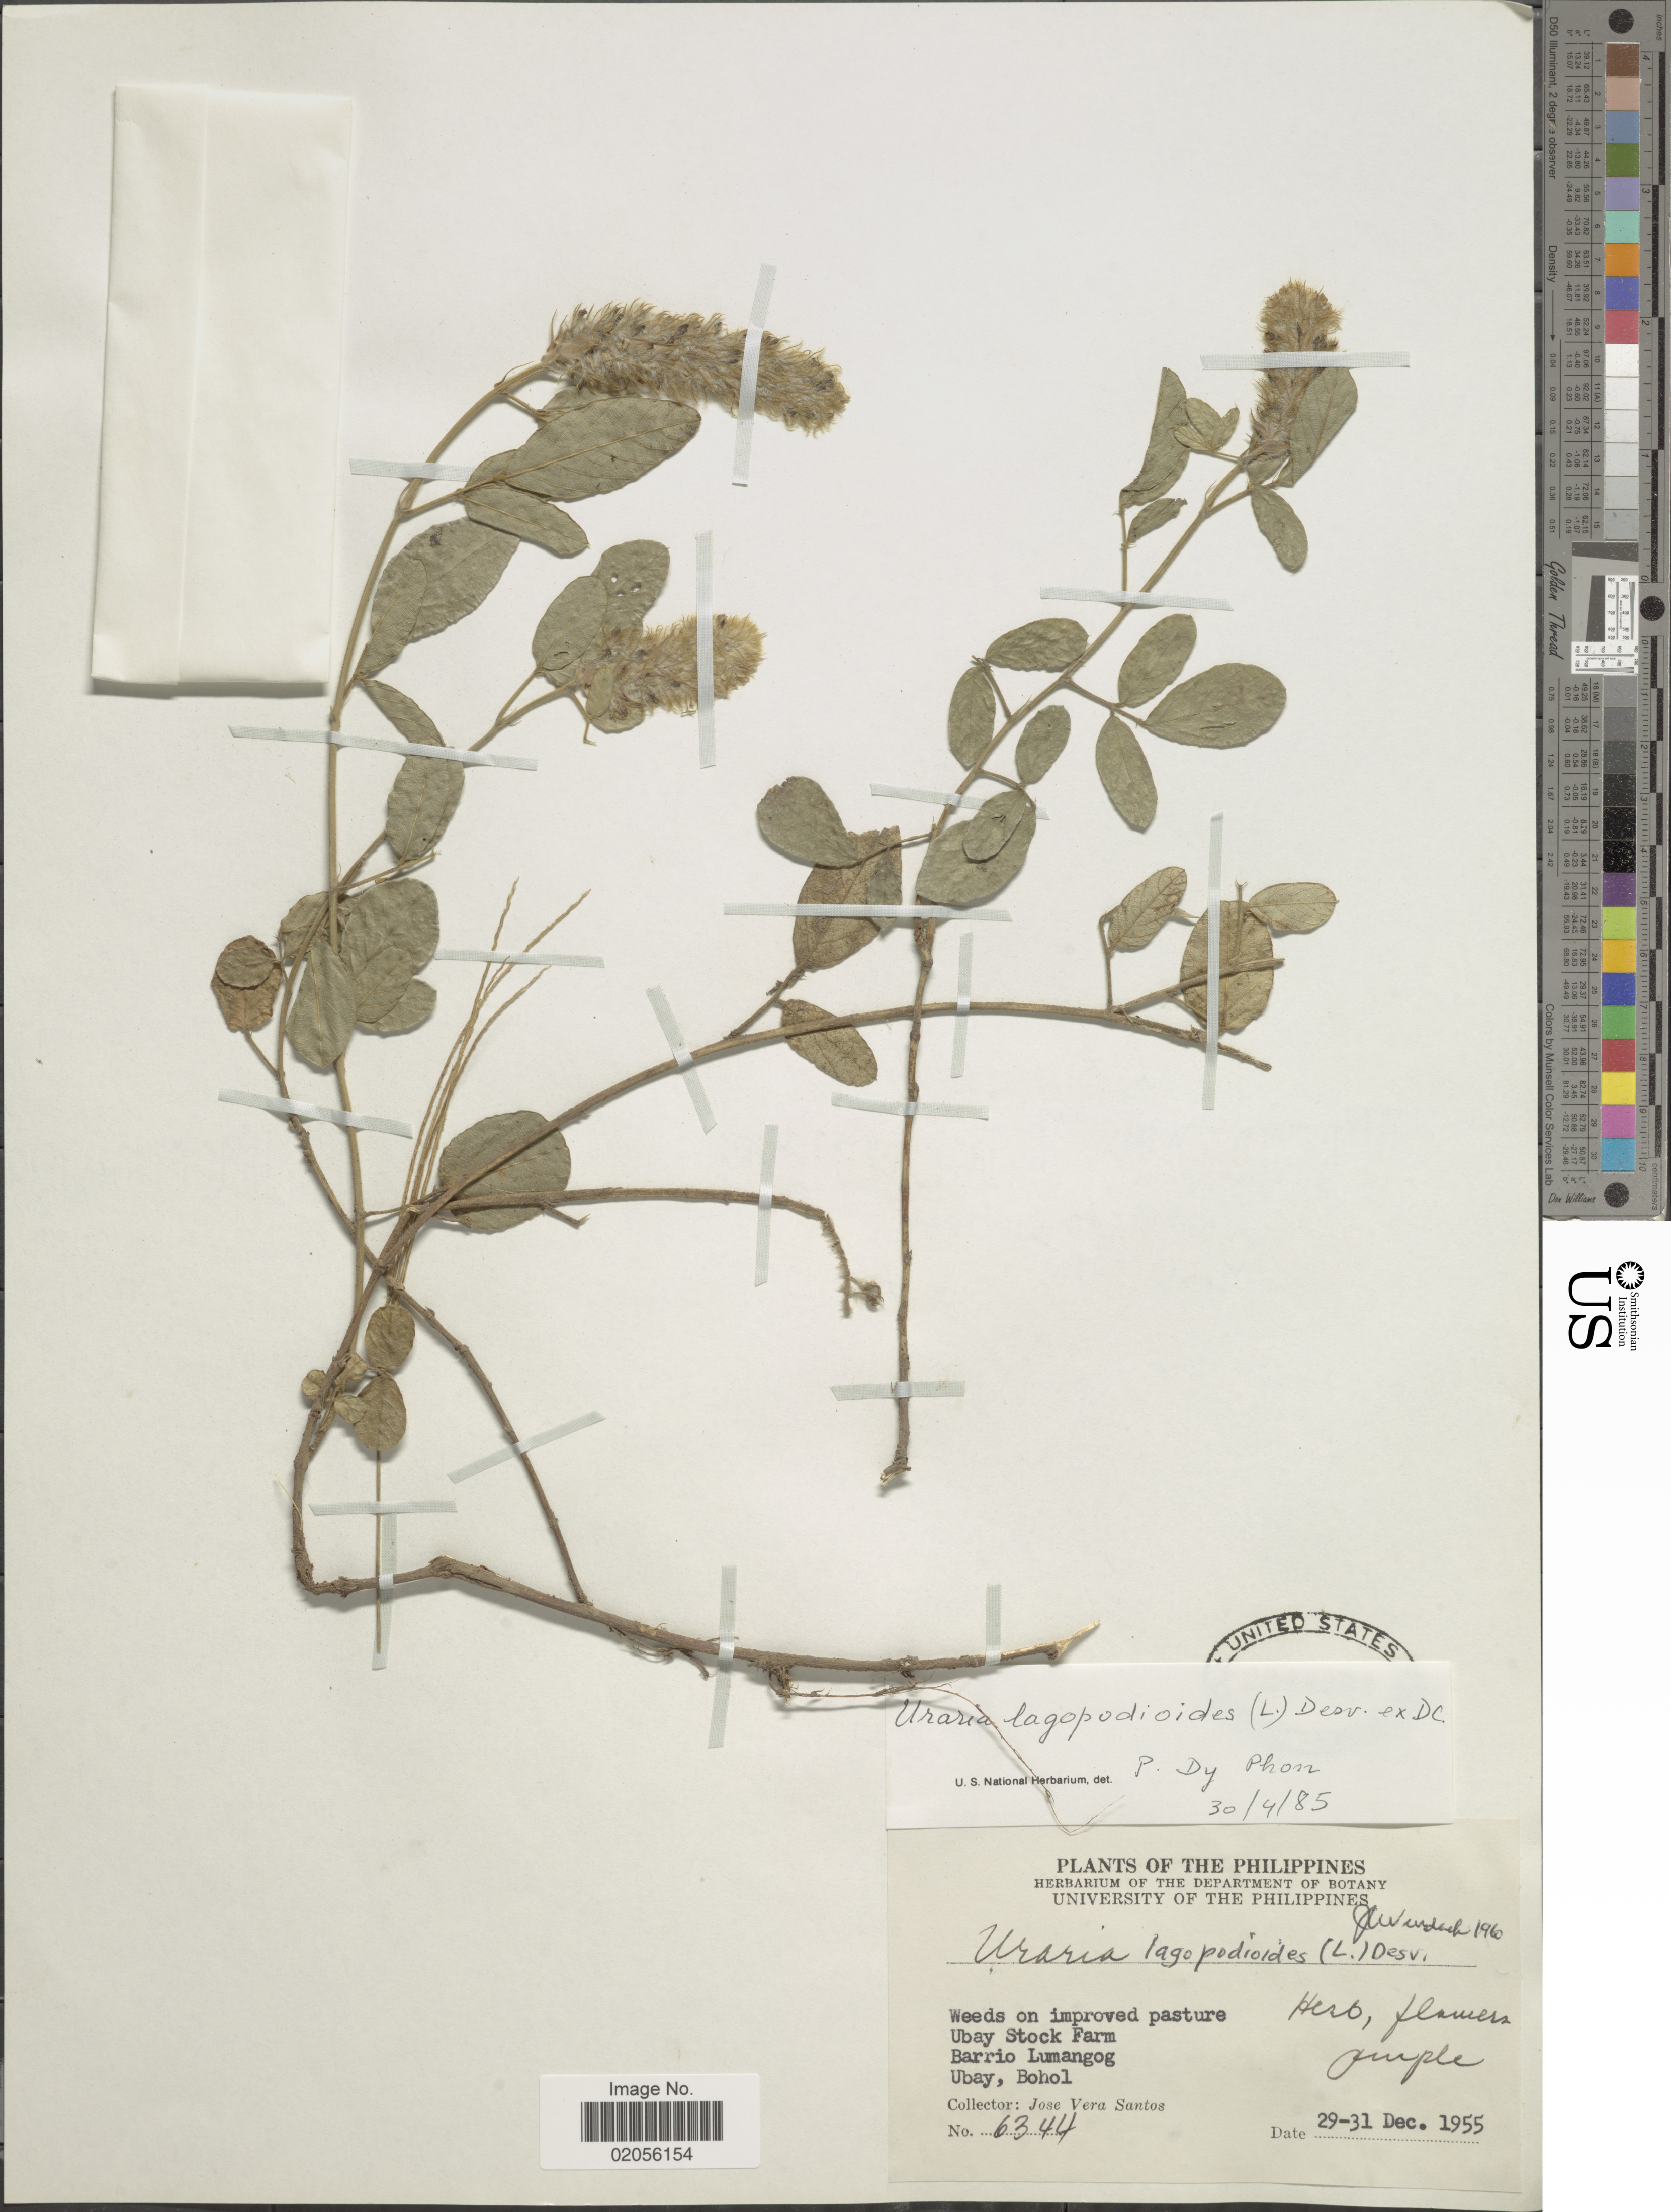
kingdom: Plantae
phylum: Tracheophyta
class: Magnoliopsida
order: Fabales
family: Fabaceae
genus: Uraria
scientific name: Uraria lagopodioides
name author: (L.) Desv. ex DC.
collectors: J. Santos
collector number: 6344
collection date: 1955-12-29/1955-12-31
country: Philippines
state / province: Central Visayas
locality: Ubay Stock Farm. Barrio Lumangog, Ubay, Bohol